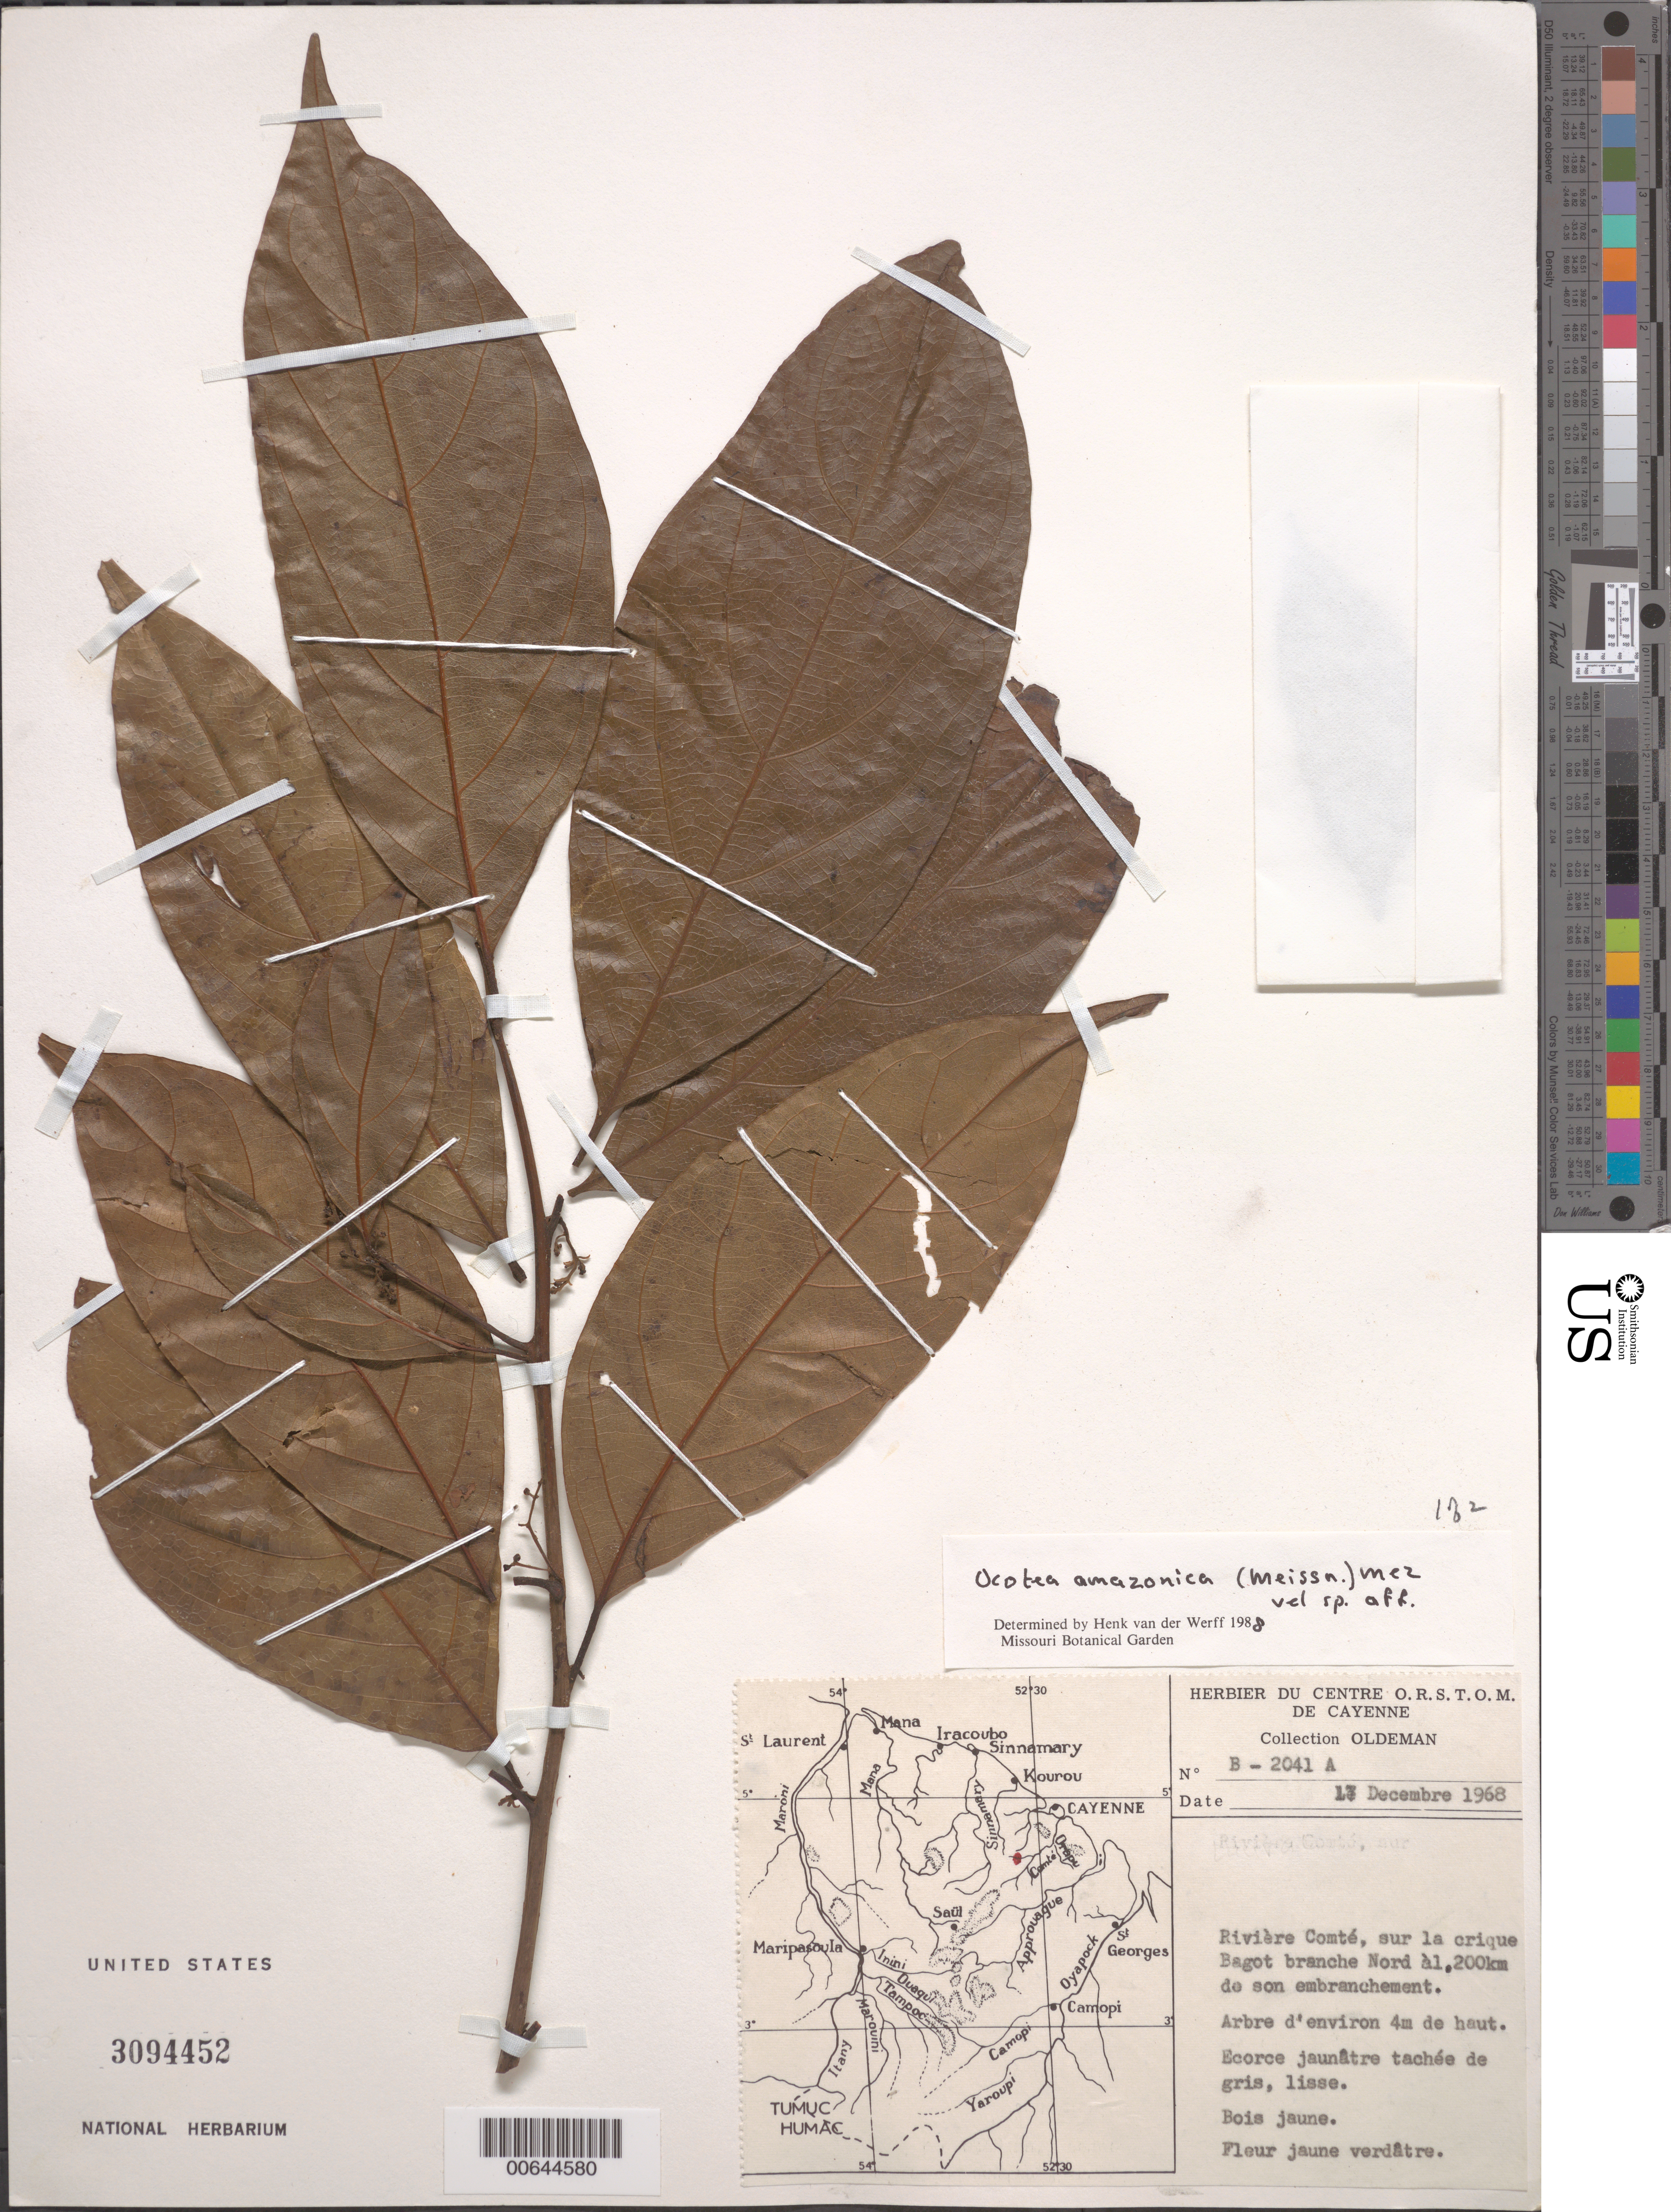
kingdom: Plantae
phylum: Tracheophyta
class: Magnoliopsida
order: Laurales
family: Lauraceae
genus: Ocotea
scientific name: Ocotea amazonica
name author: (Meisn.) Mez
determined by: van der Werff, H., (MO), Missouri Botanical Garden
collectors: R. Oldeman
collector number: B 2041 a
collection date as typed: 17-Dec-68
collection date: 1968-12-17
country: French Guiana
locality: Crique Bagot, Comté R.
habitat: Branche nord àl 200 km den son embranchement. Abre de environs 4m de haut.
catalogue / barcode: US 3094452